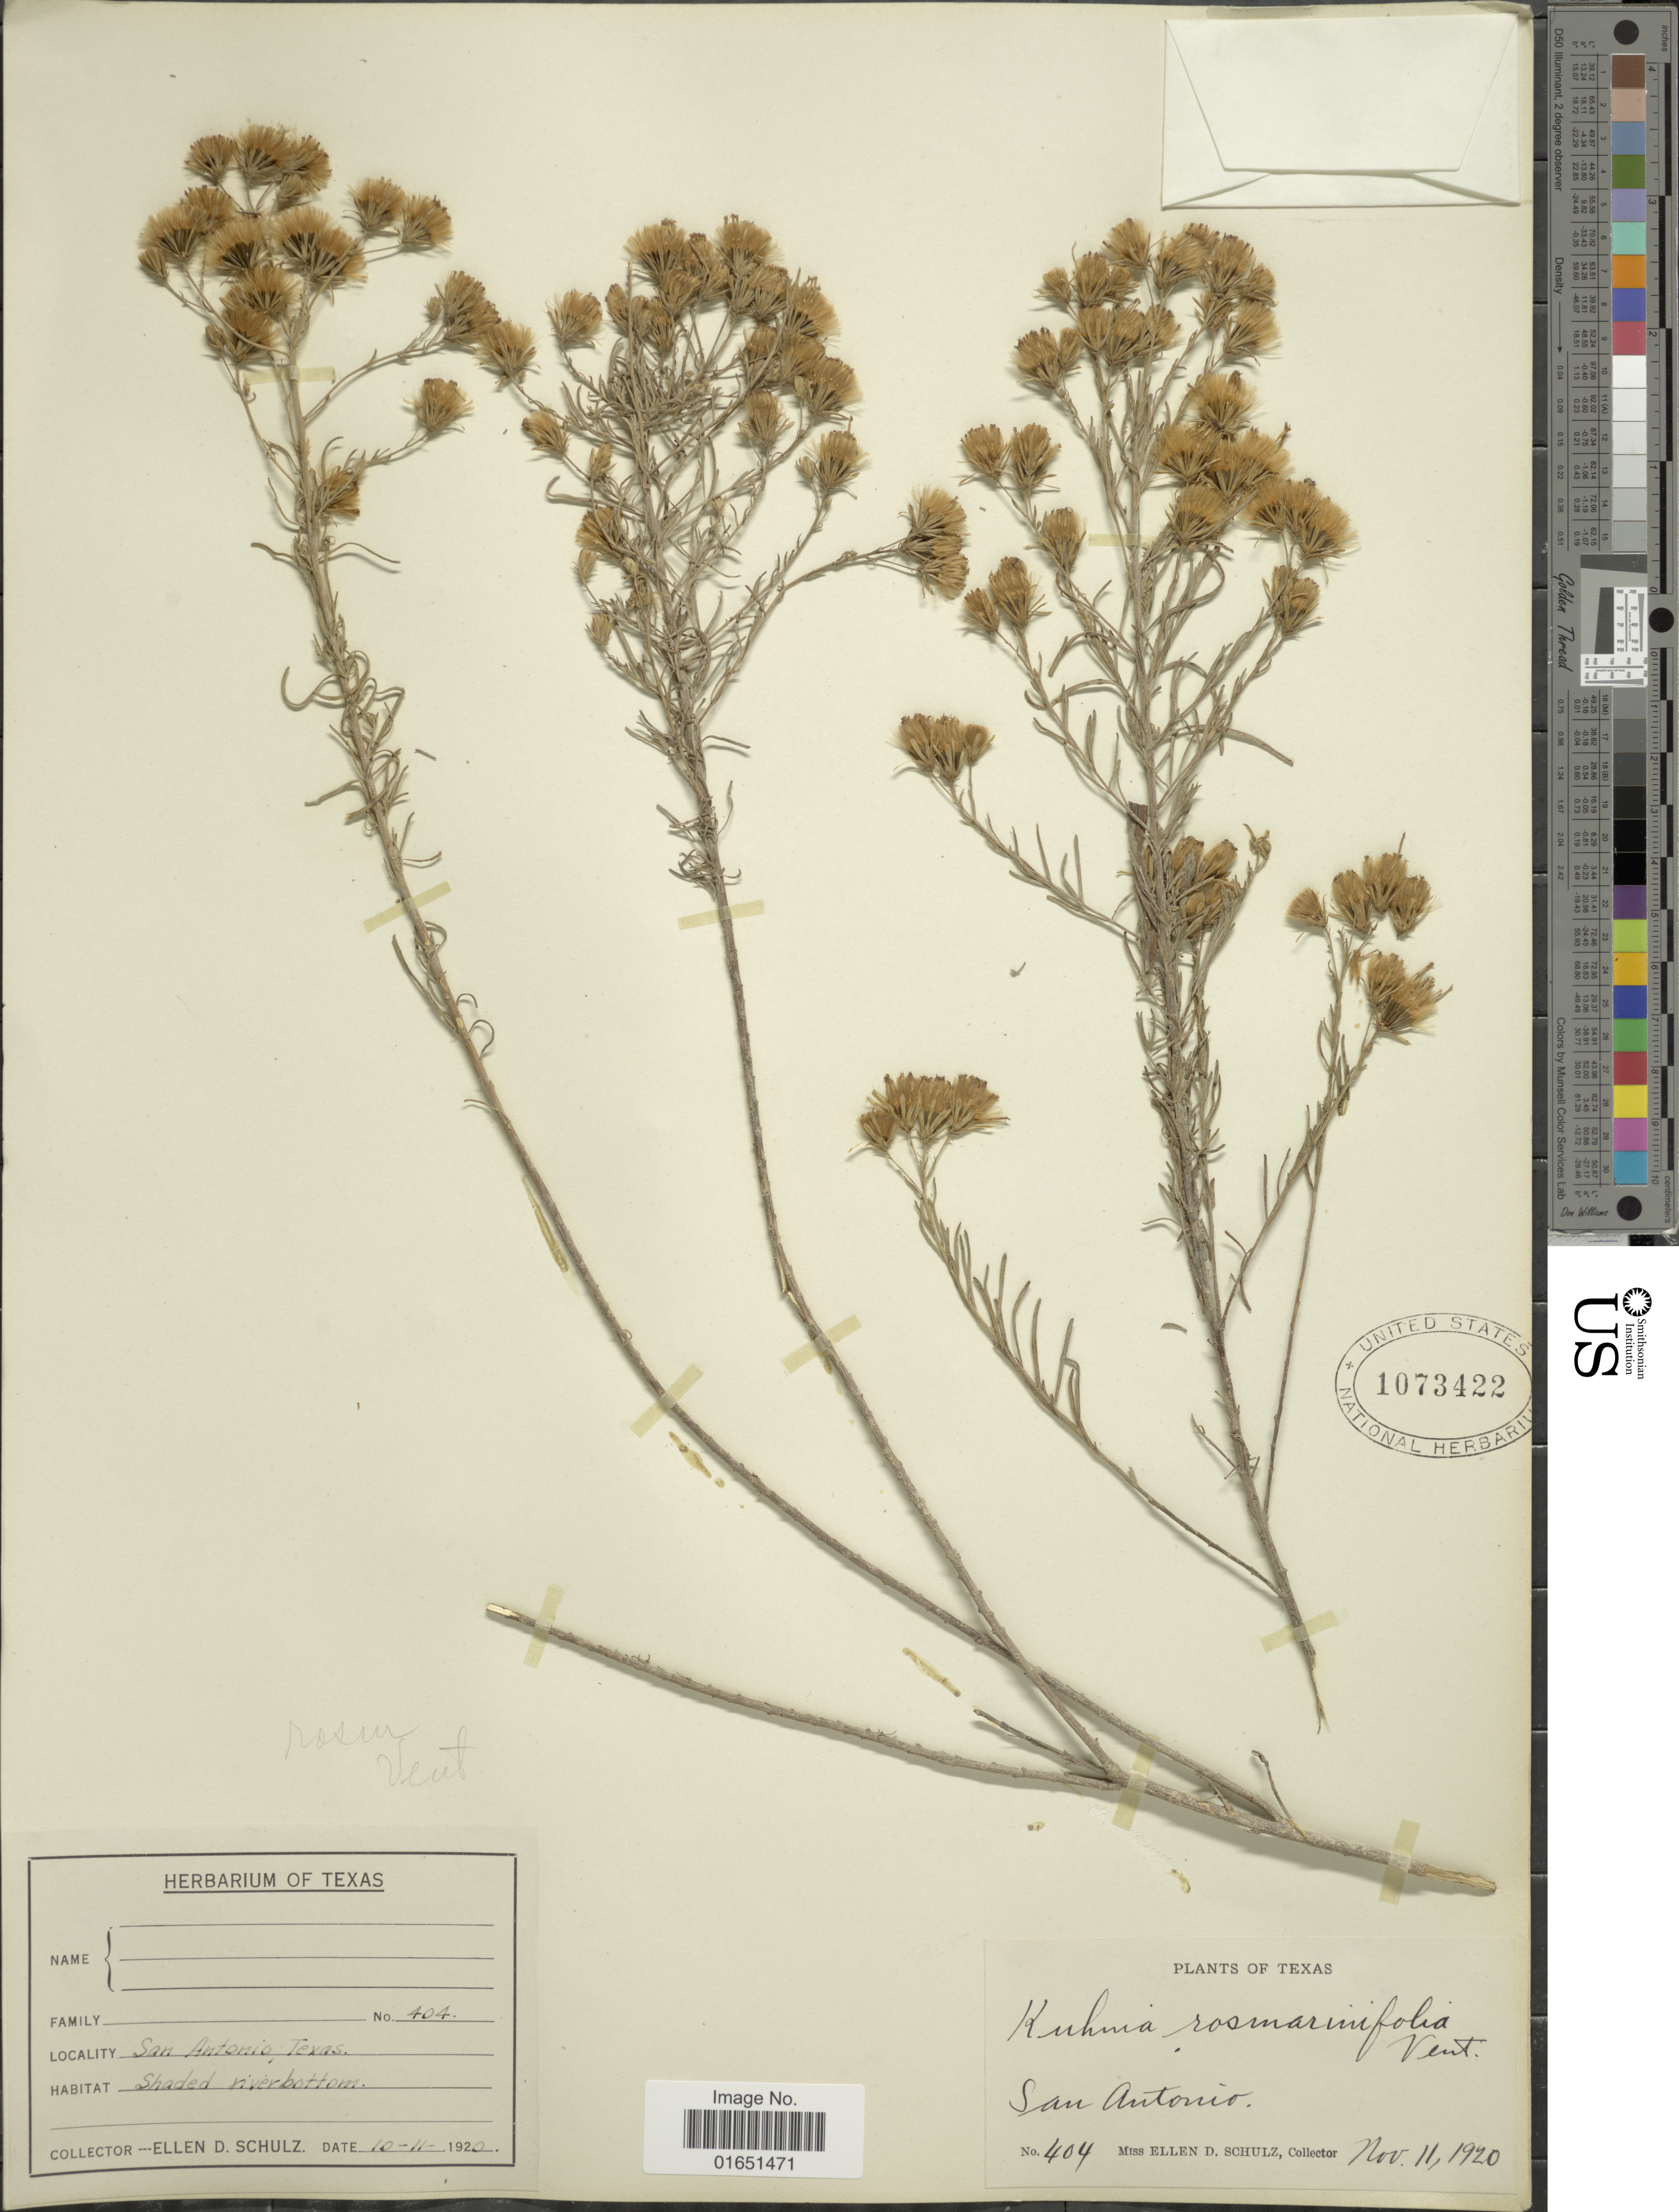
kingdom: Plantae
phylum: Tracheophyta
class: Magnoliopsida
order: Asterales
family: Asteraceae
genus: Brickellia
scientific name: Brickellia rosmarinifolia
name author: (Vent.) W.A. Weber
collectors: E. D. Schulz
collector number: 404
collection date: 1920-11-10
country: United States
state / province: Texas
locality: San Antonio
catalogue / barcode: US 1073422-2